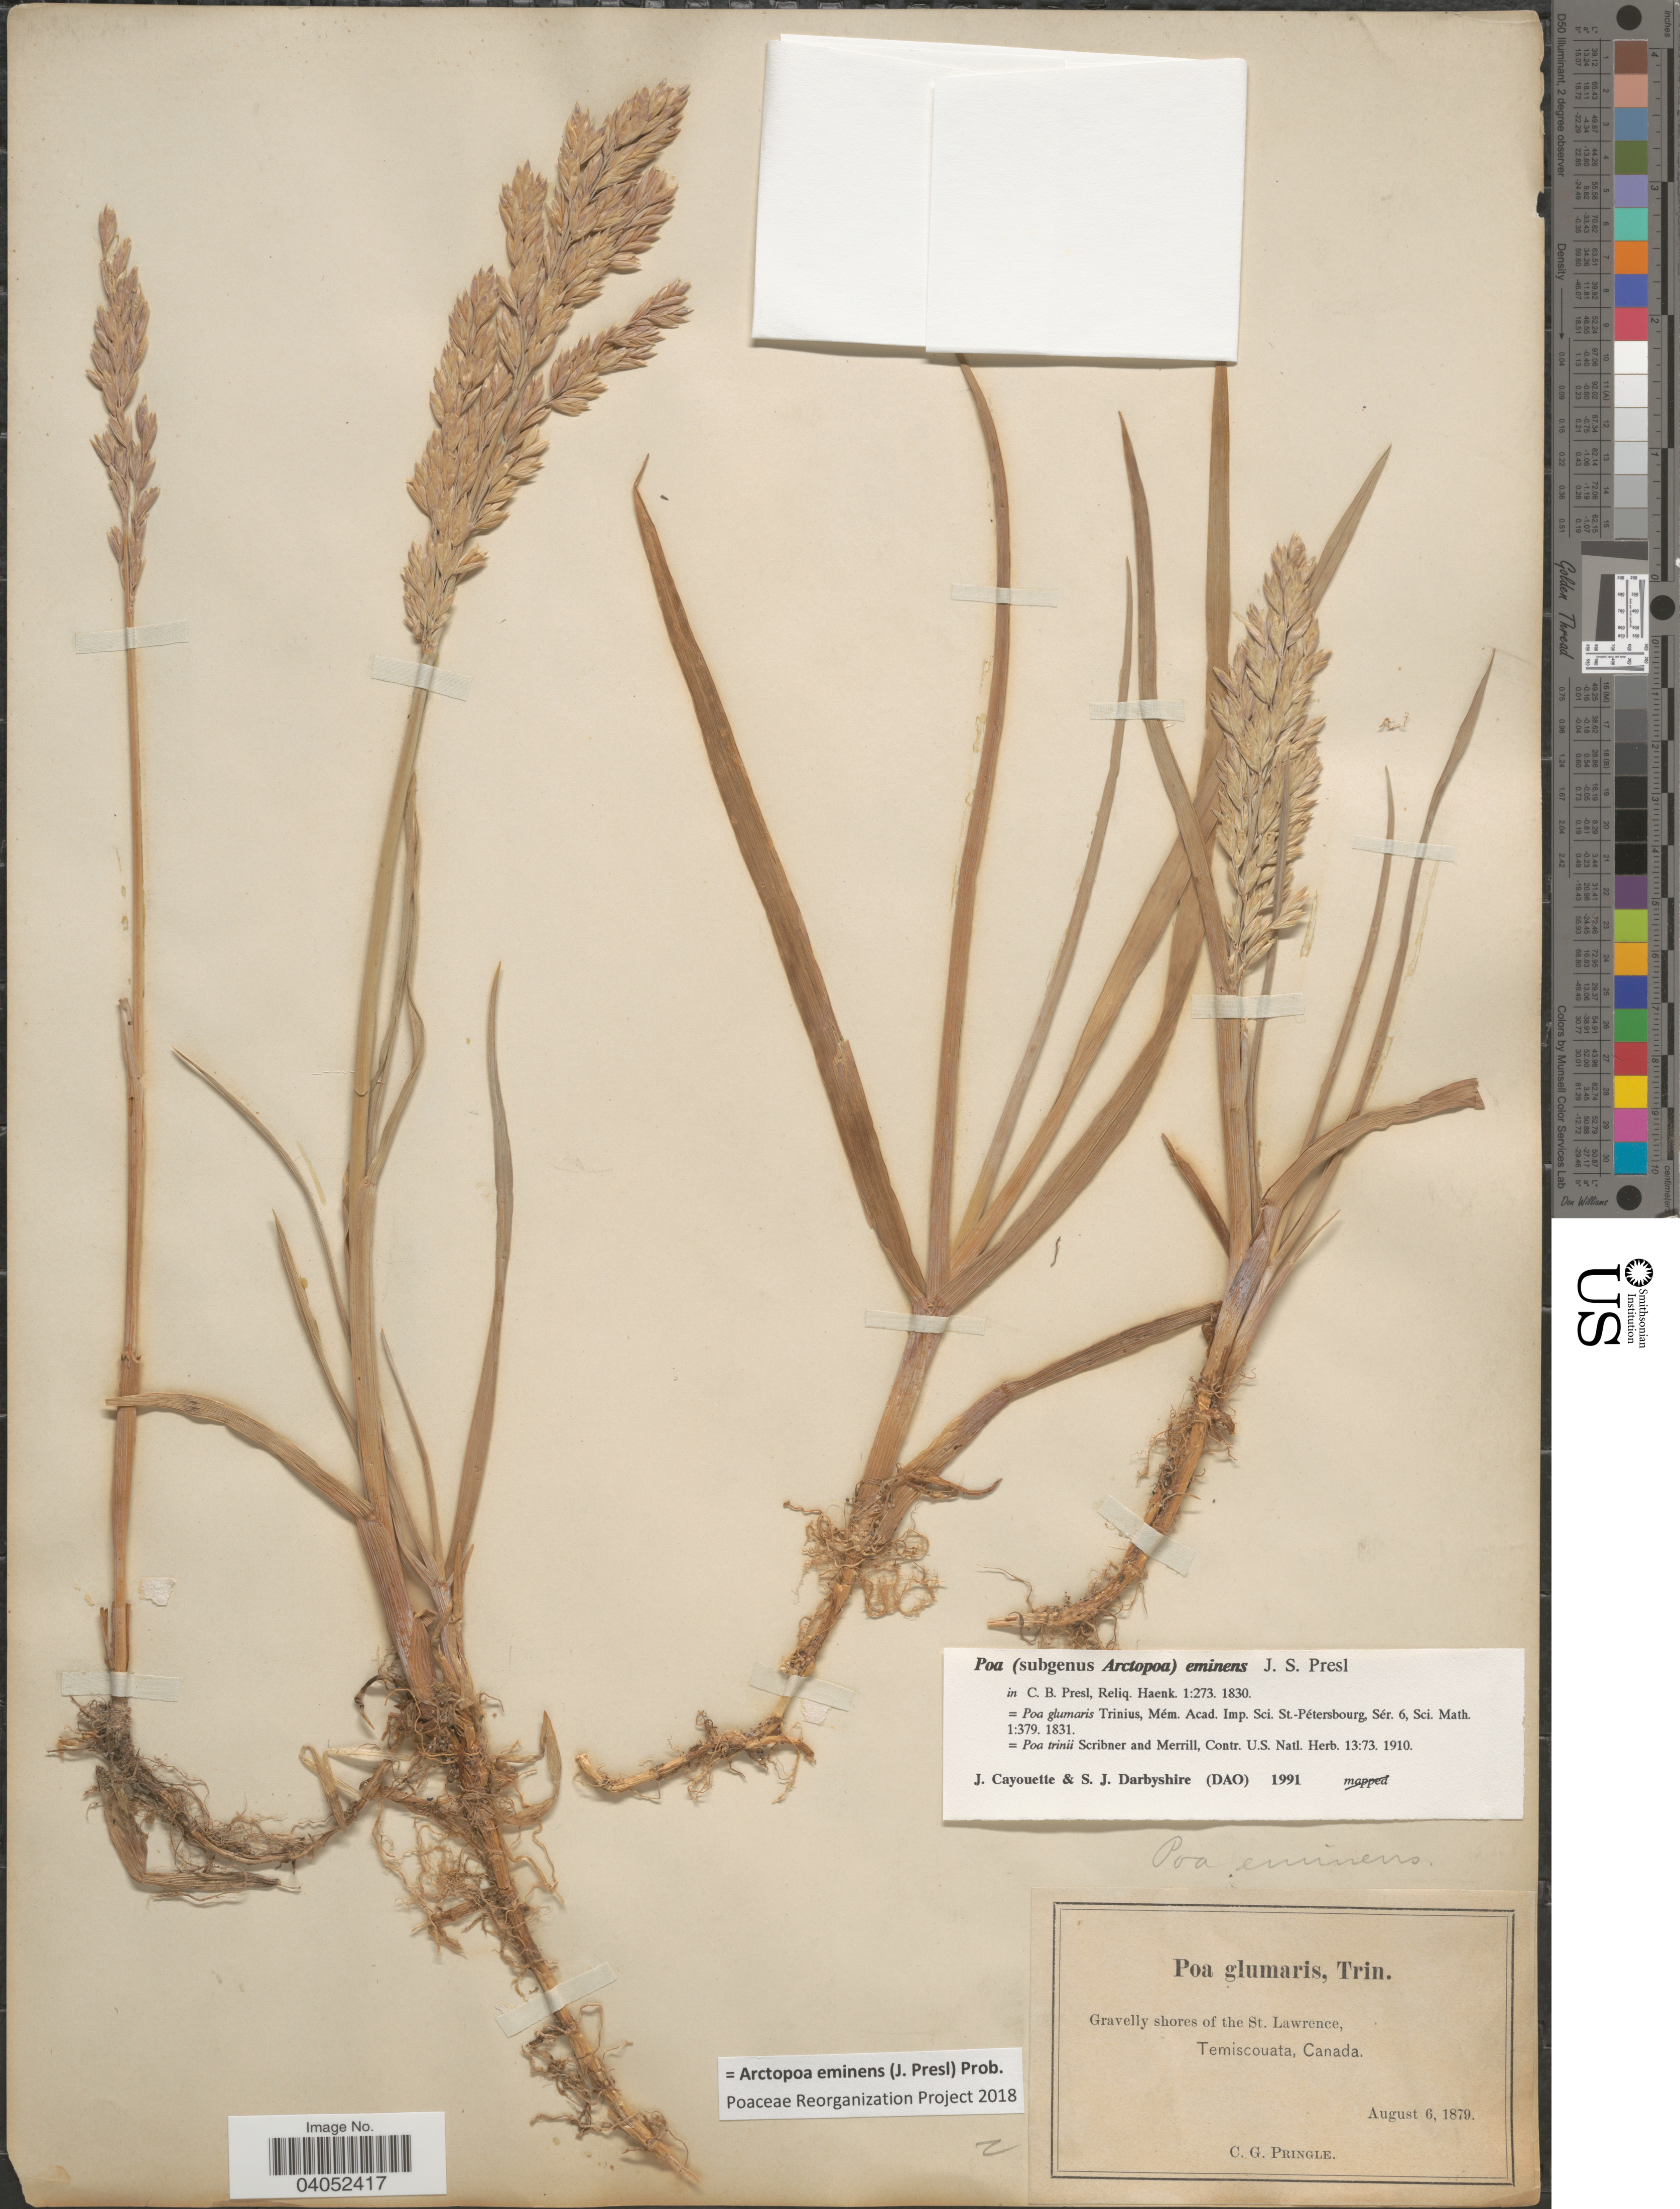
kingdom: Plantae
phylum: Tracheophyta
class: Liliopsida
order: Poales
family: Poaceae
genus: Arctopoa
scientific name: Arctopoa eminens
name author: (J. Presl) Prob.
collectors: C. G. Pringle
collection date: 1879-08-06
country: Canada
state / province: Quebec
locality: Gravelly shores of the St. Lawrence, Temiscouata.